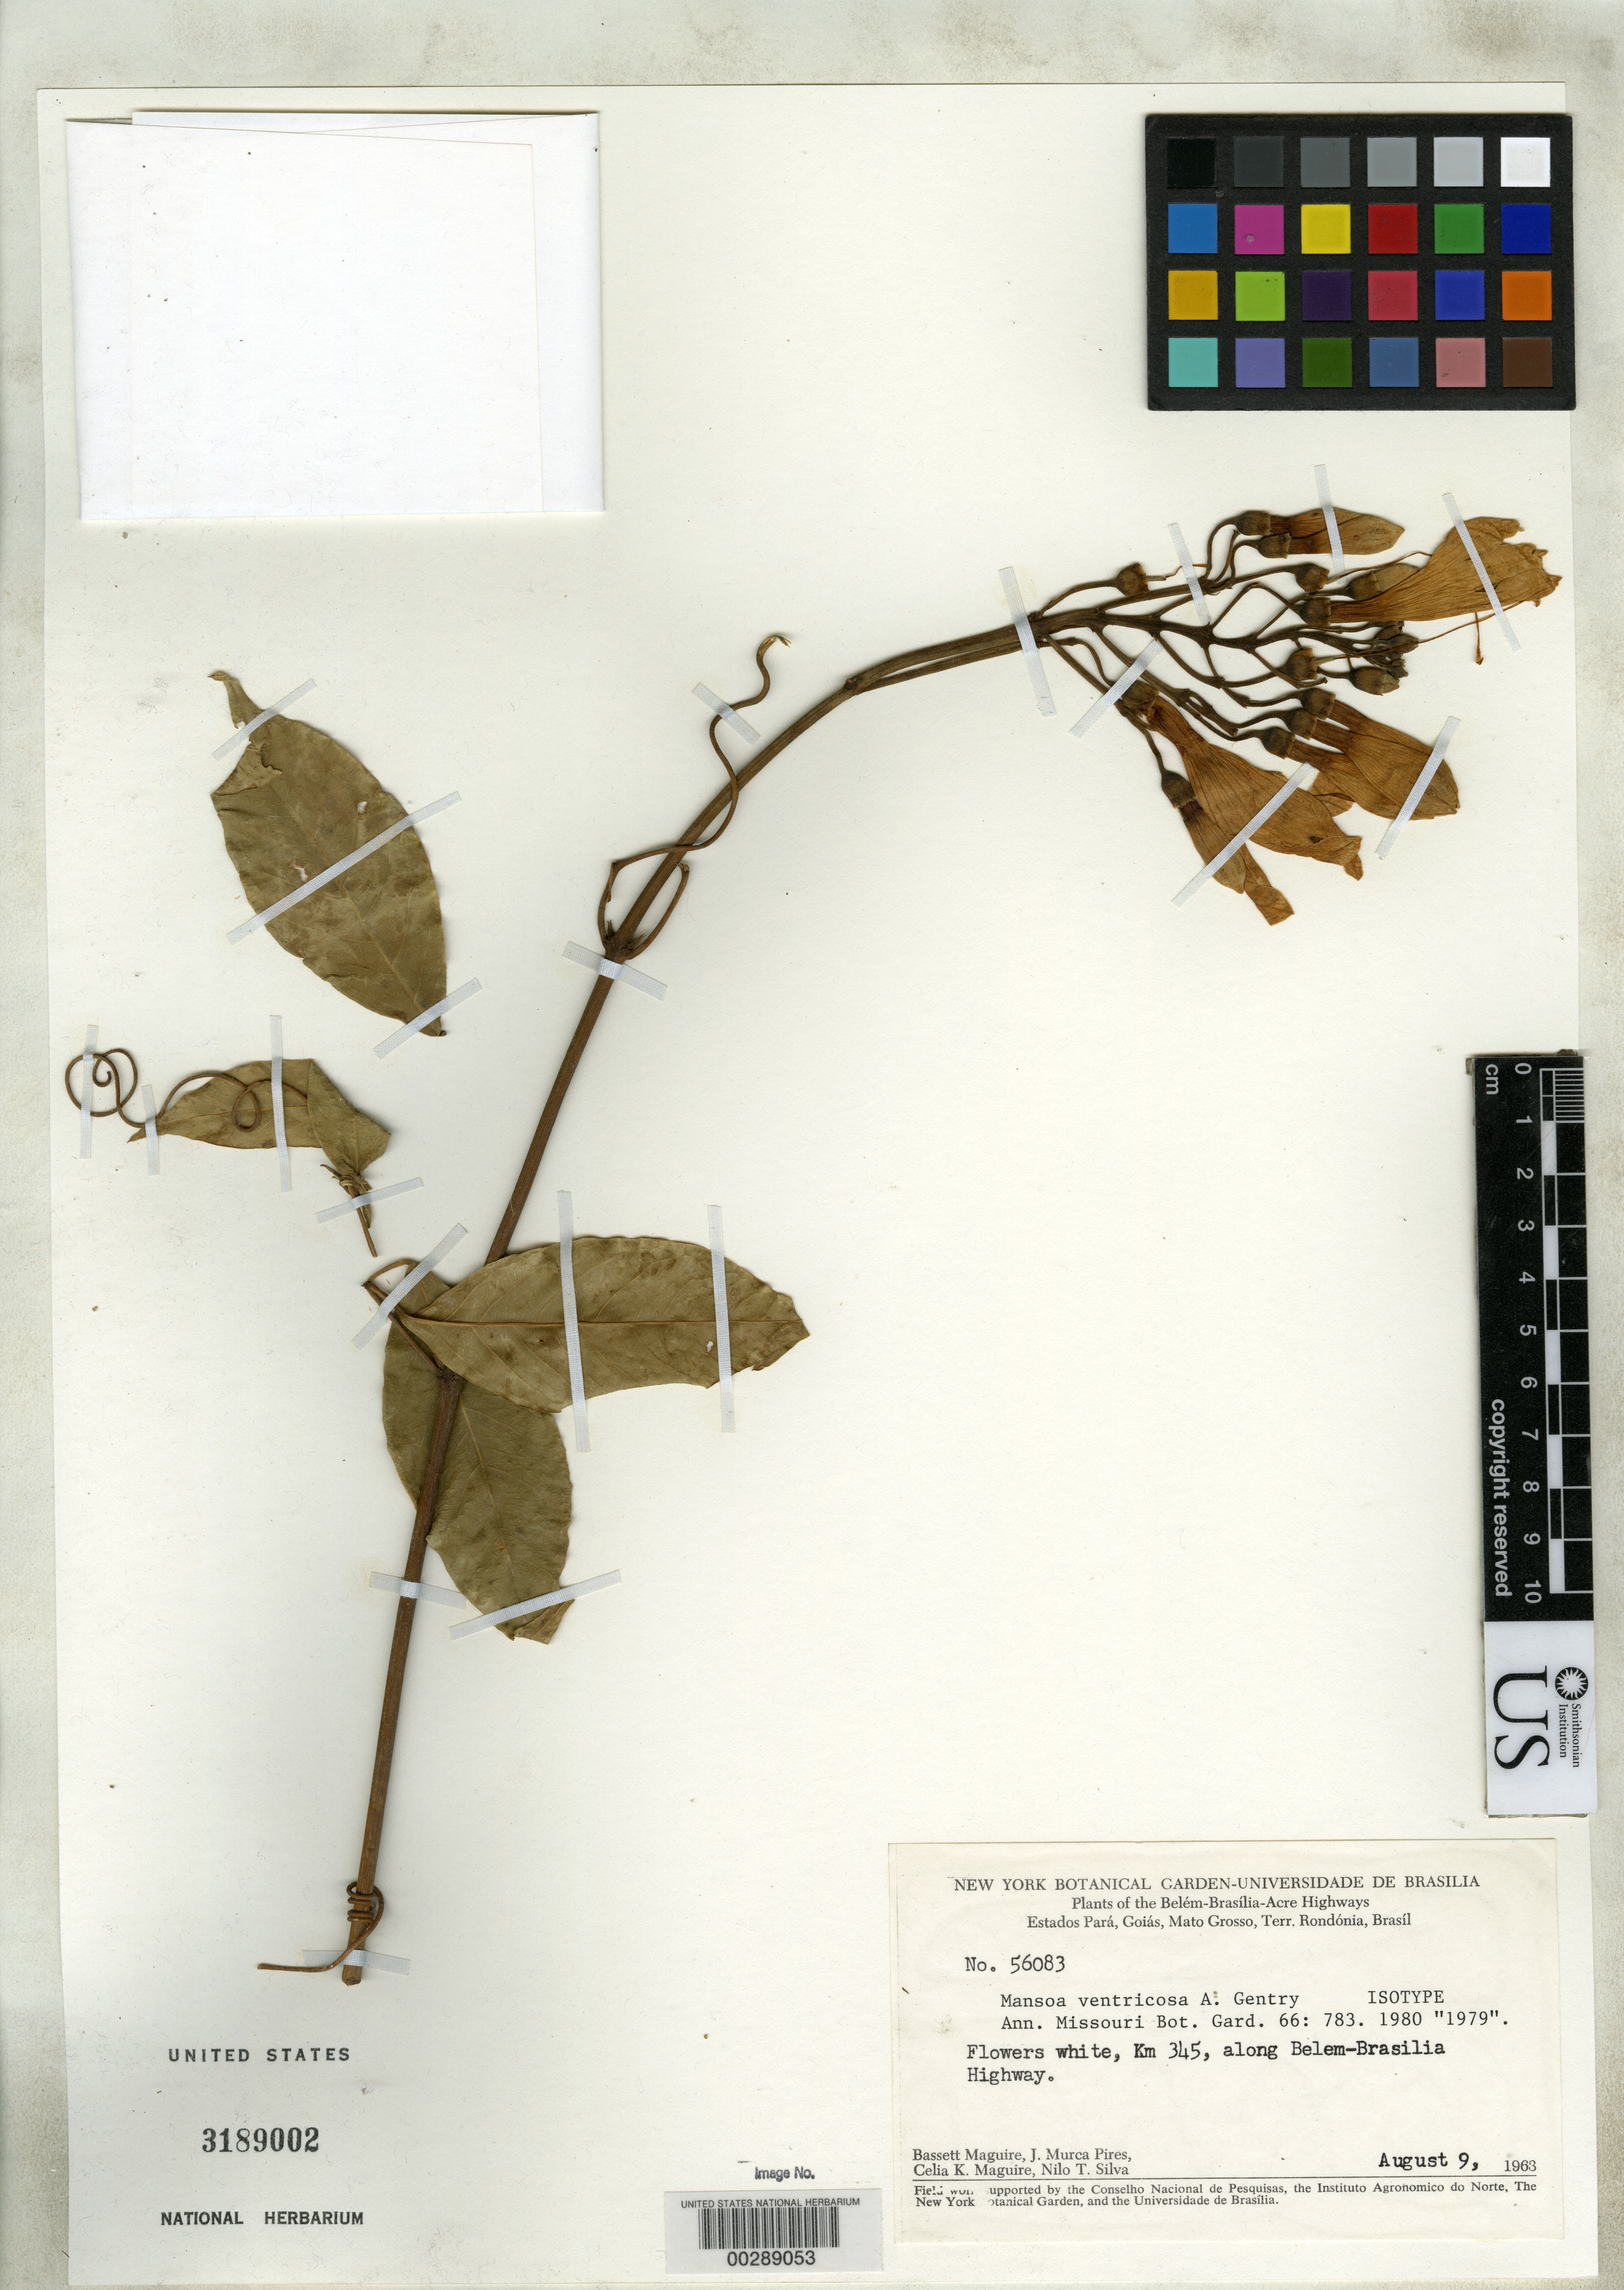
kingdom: Plantae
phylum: Tracheophyta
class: Magnoliopsida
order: Lamiales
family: Bignoniaceae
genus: Mansoa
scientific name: Mansoa ventricosa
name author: A.H. Gentry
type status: Isotype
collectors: B. Maguire, J. M. Pires, C. K. Maguire & N. T. Silva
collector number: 56083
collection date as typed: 09 Aug 1963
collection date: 1963-08-09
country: Brazil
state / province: Pará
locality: Along Belem - Brasilia highway.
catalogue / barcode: US 3189002